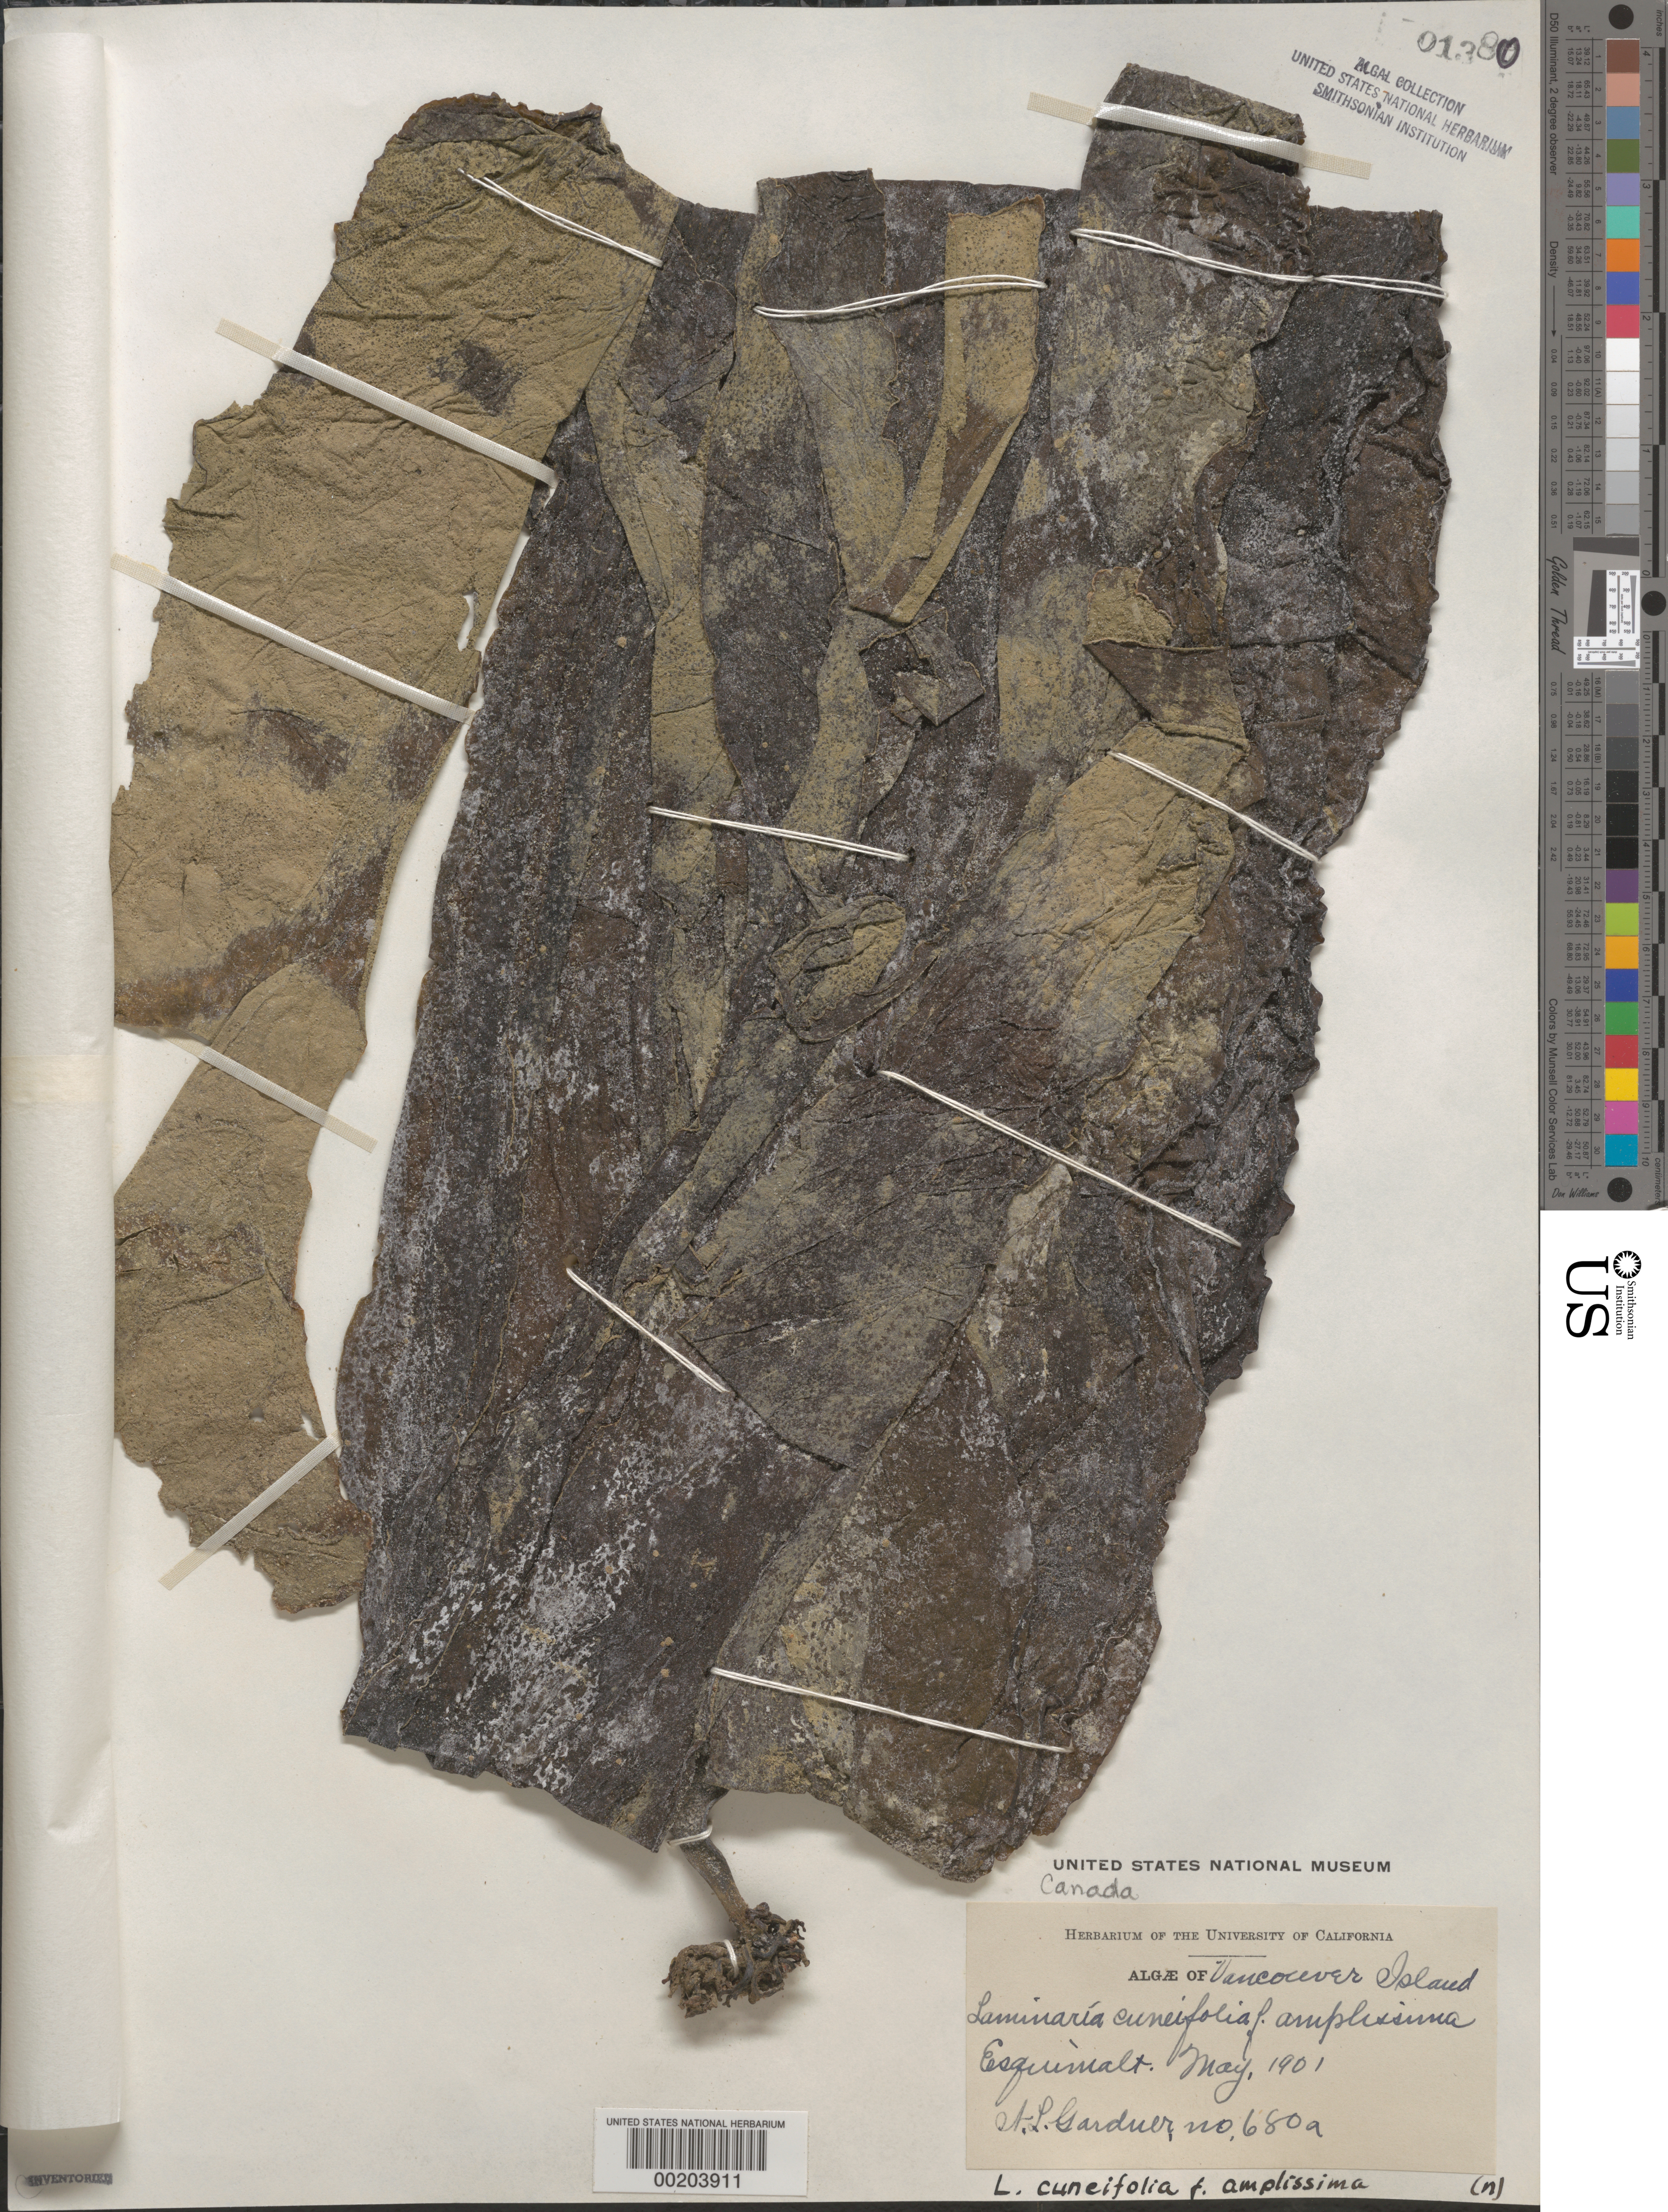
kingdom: Chromista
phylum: Ochrophyta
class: Phaeophyceae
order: Laminariales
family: Laminariaceae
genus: Saccharina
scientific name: Saccharina groenlandica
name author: (Rosenv.) C.E. Lane et al.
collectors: N. Gardner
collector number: NLG 680a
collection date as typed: May 1901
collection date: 1901-05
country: Canada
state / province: British Columbia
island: Vancouver Island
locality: Esquimalt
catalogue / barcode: US 1380